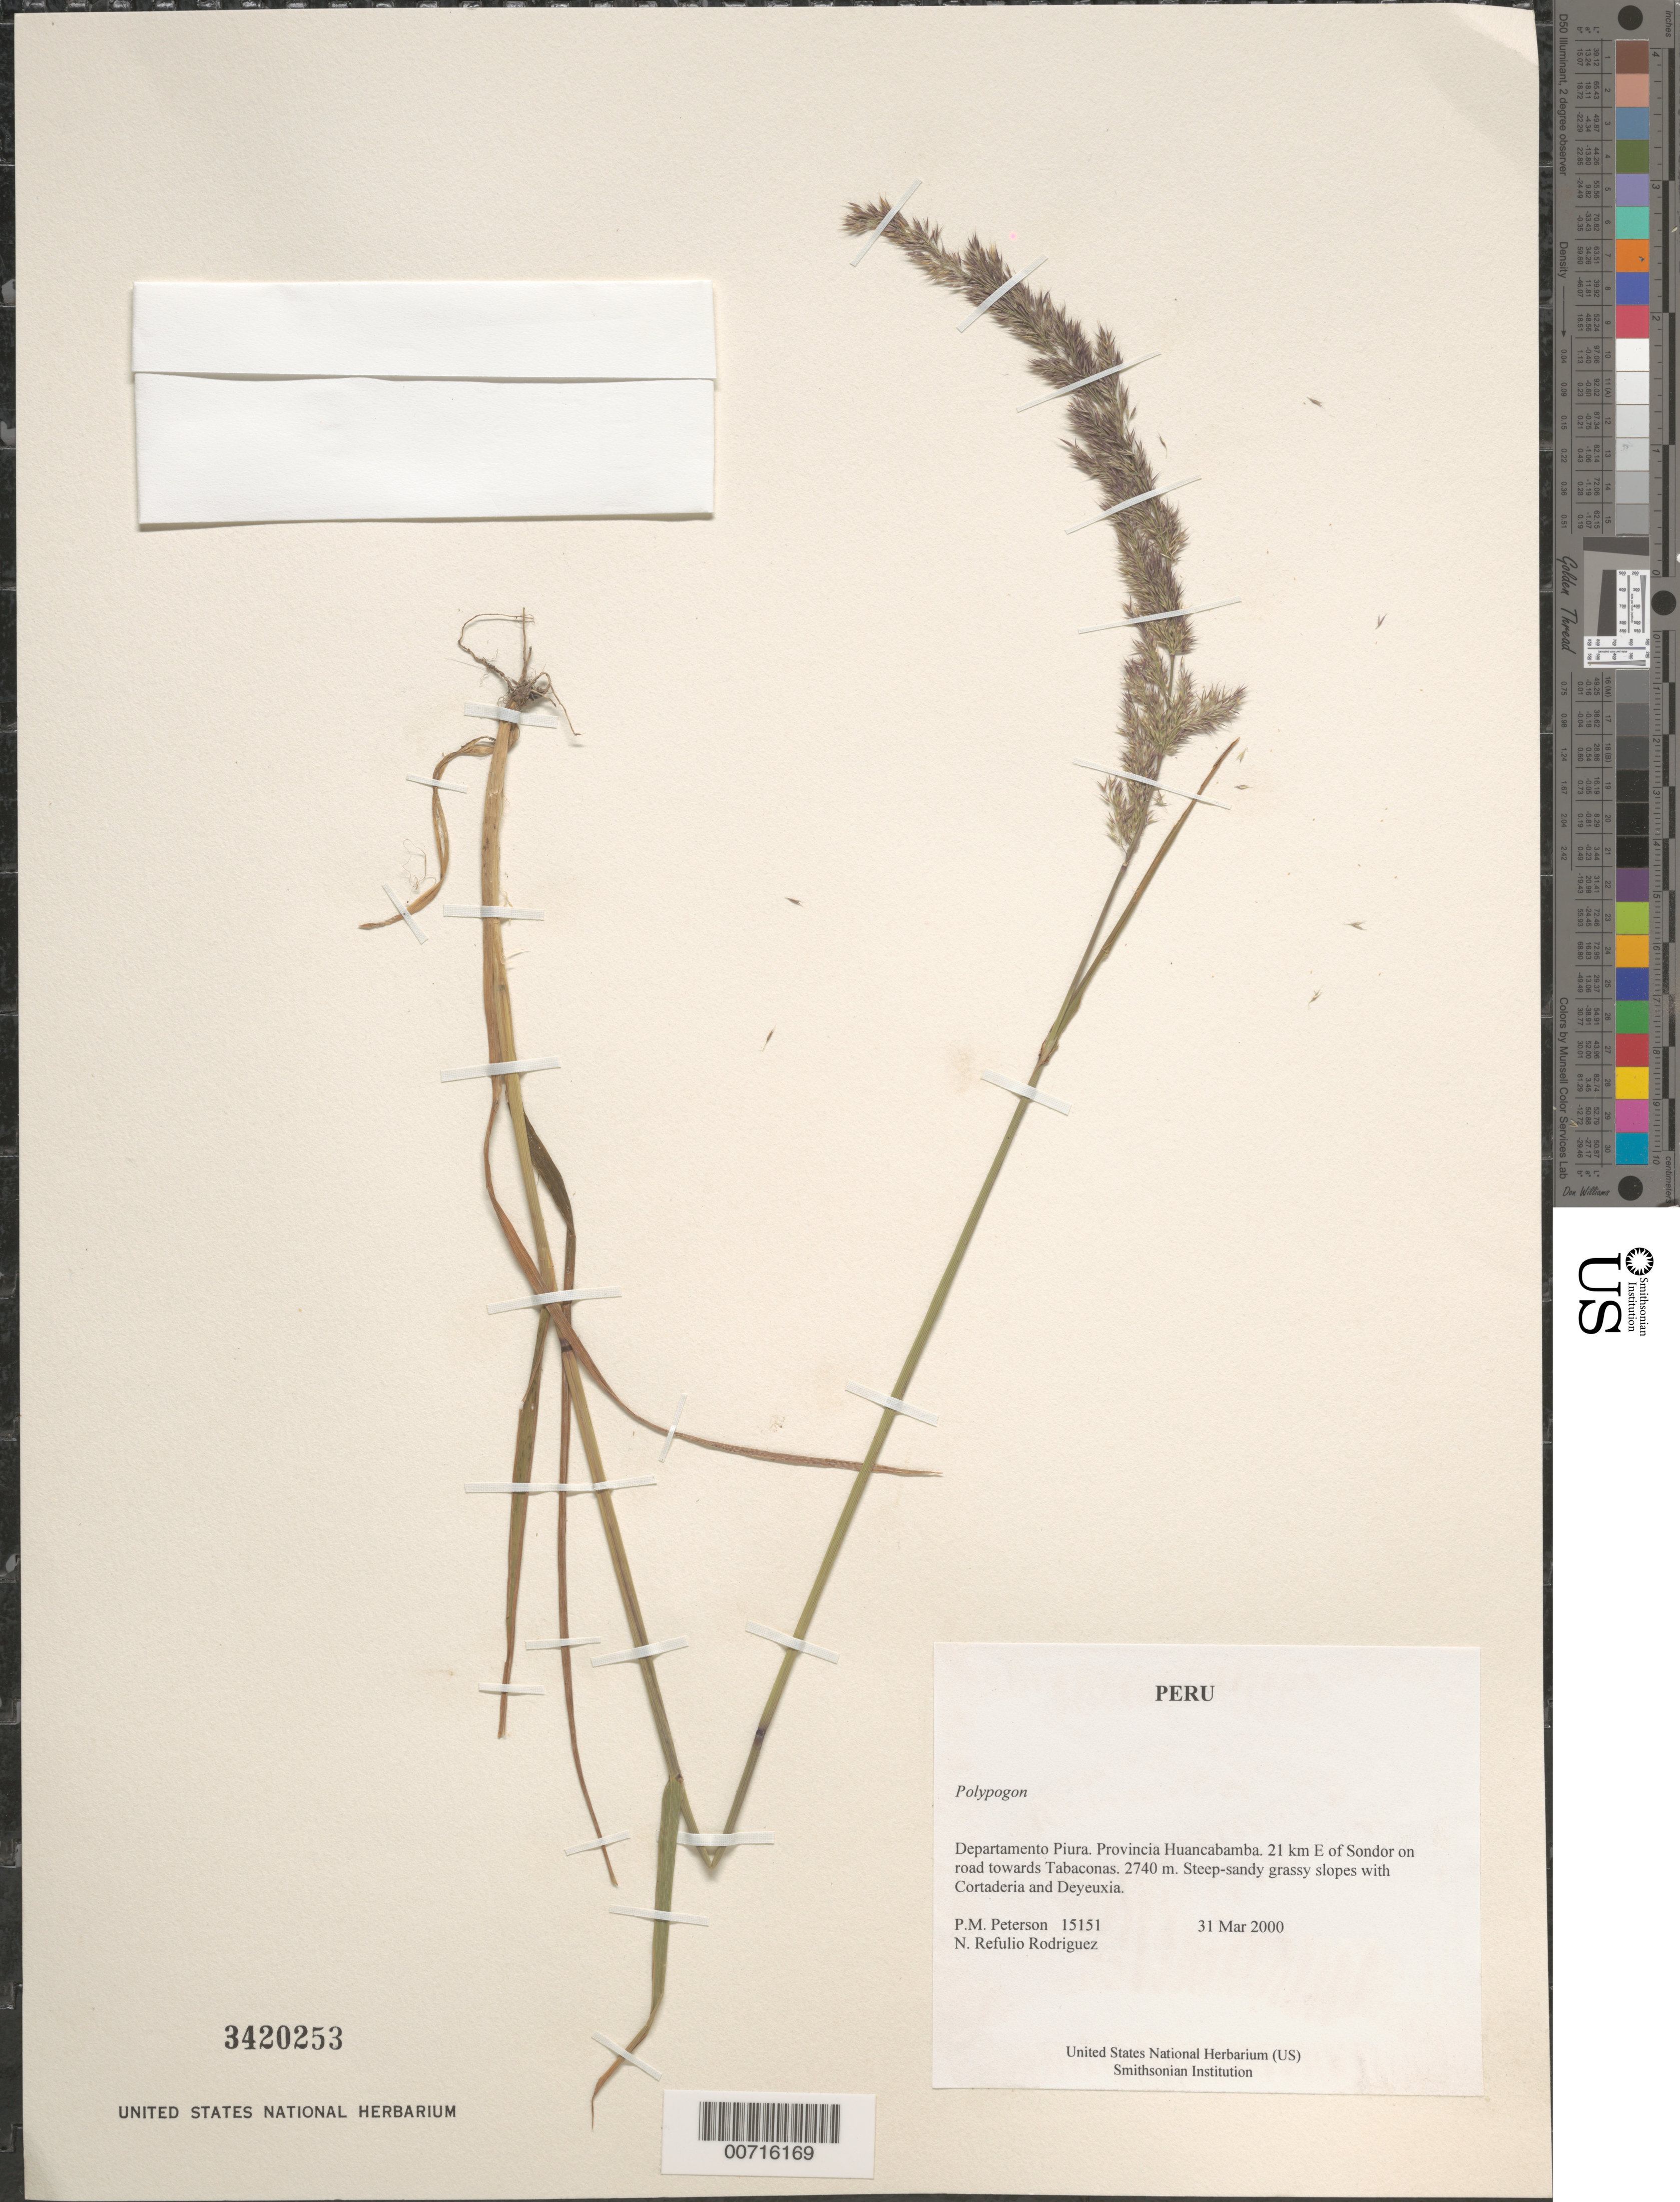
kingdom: Plantae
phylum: Tracheophyta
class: Liliopsida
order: Poales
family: Poaceae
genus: Polypogon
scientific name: Polypogon sp.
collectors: P. M. Peterson & N. Refulio-Rodríguez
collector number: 15151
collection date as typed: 31 Mar 2000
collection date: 2000-03-31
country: Peru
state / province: Piura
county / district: Huancabamba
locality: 21 km E of Sondor on road towards Tabaconas.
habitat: Steep-sandy grassy slopes with Cortaderia and Deyeuxia.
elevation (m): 2740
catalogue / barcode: US 3420253